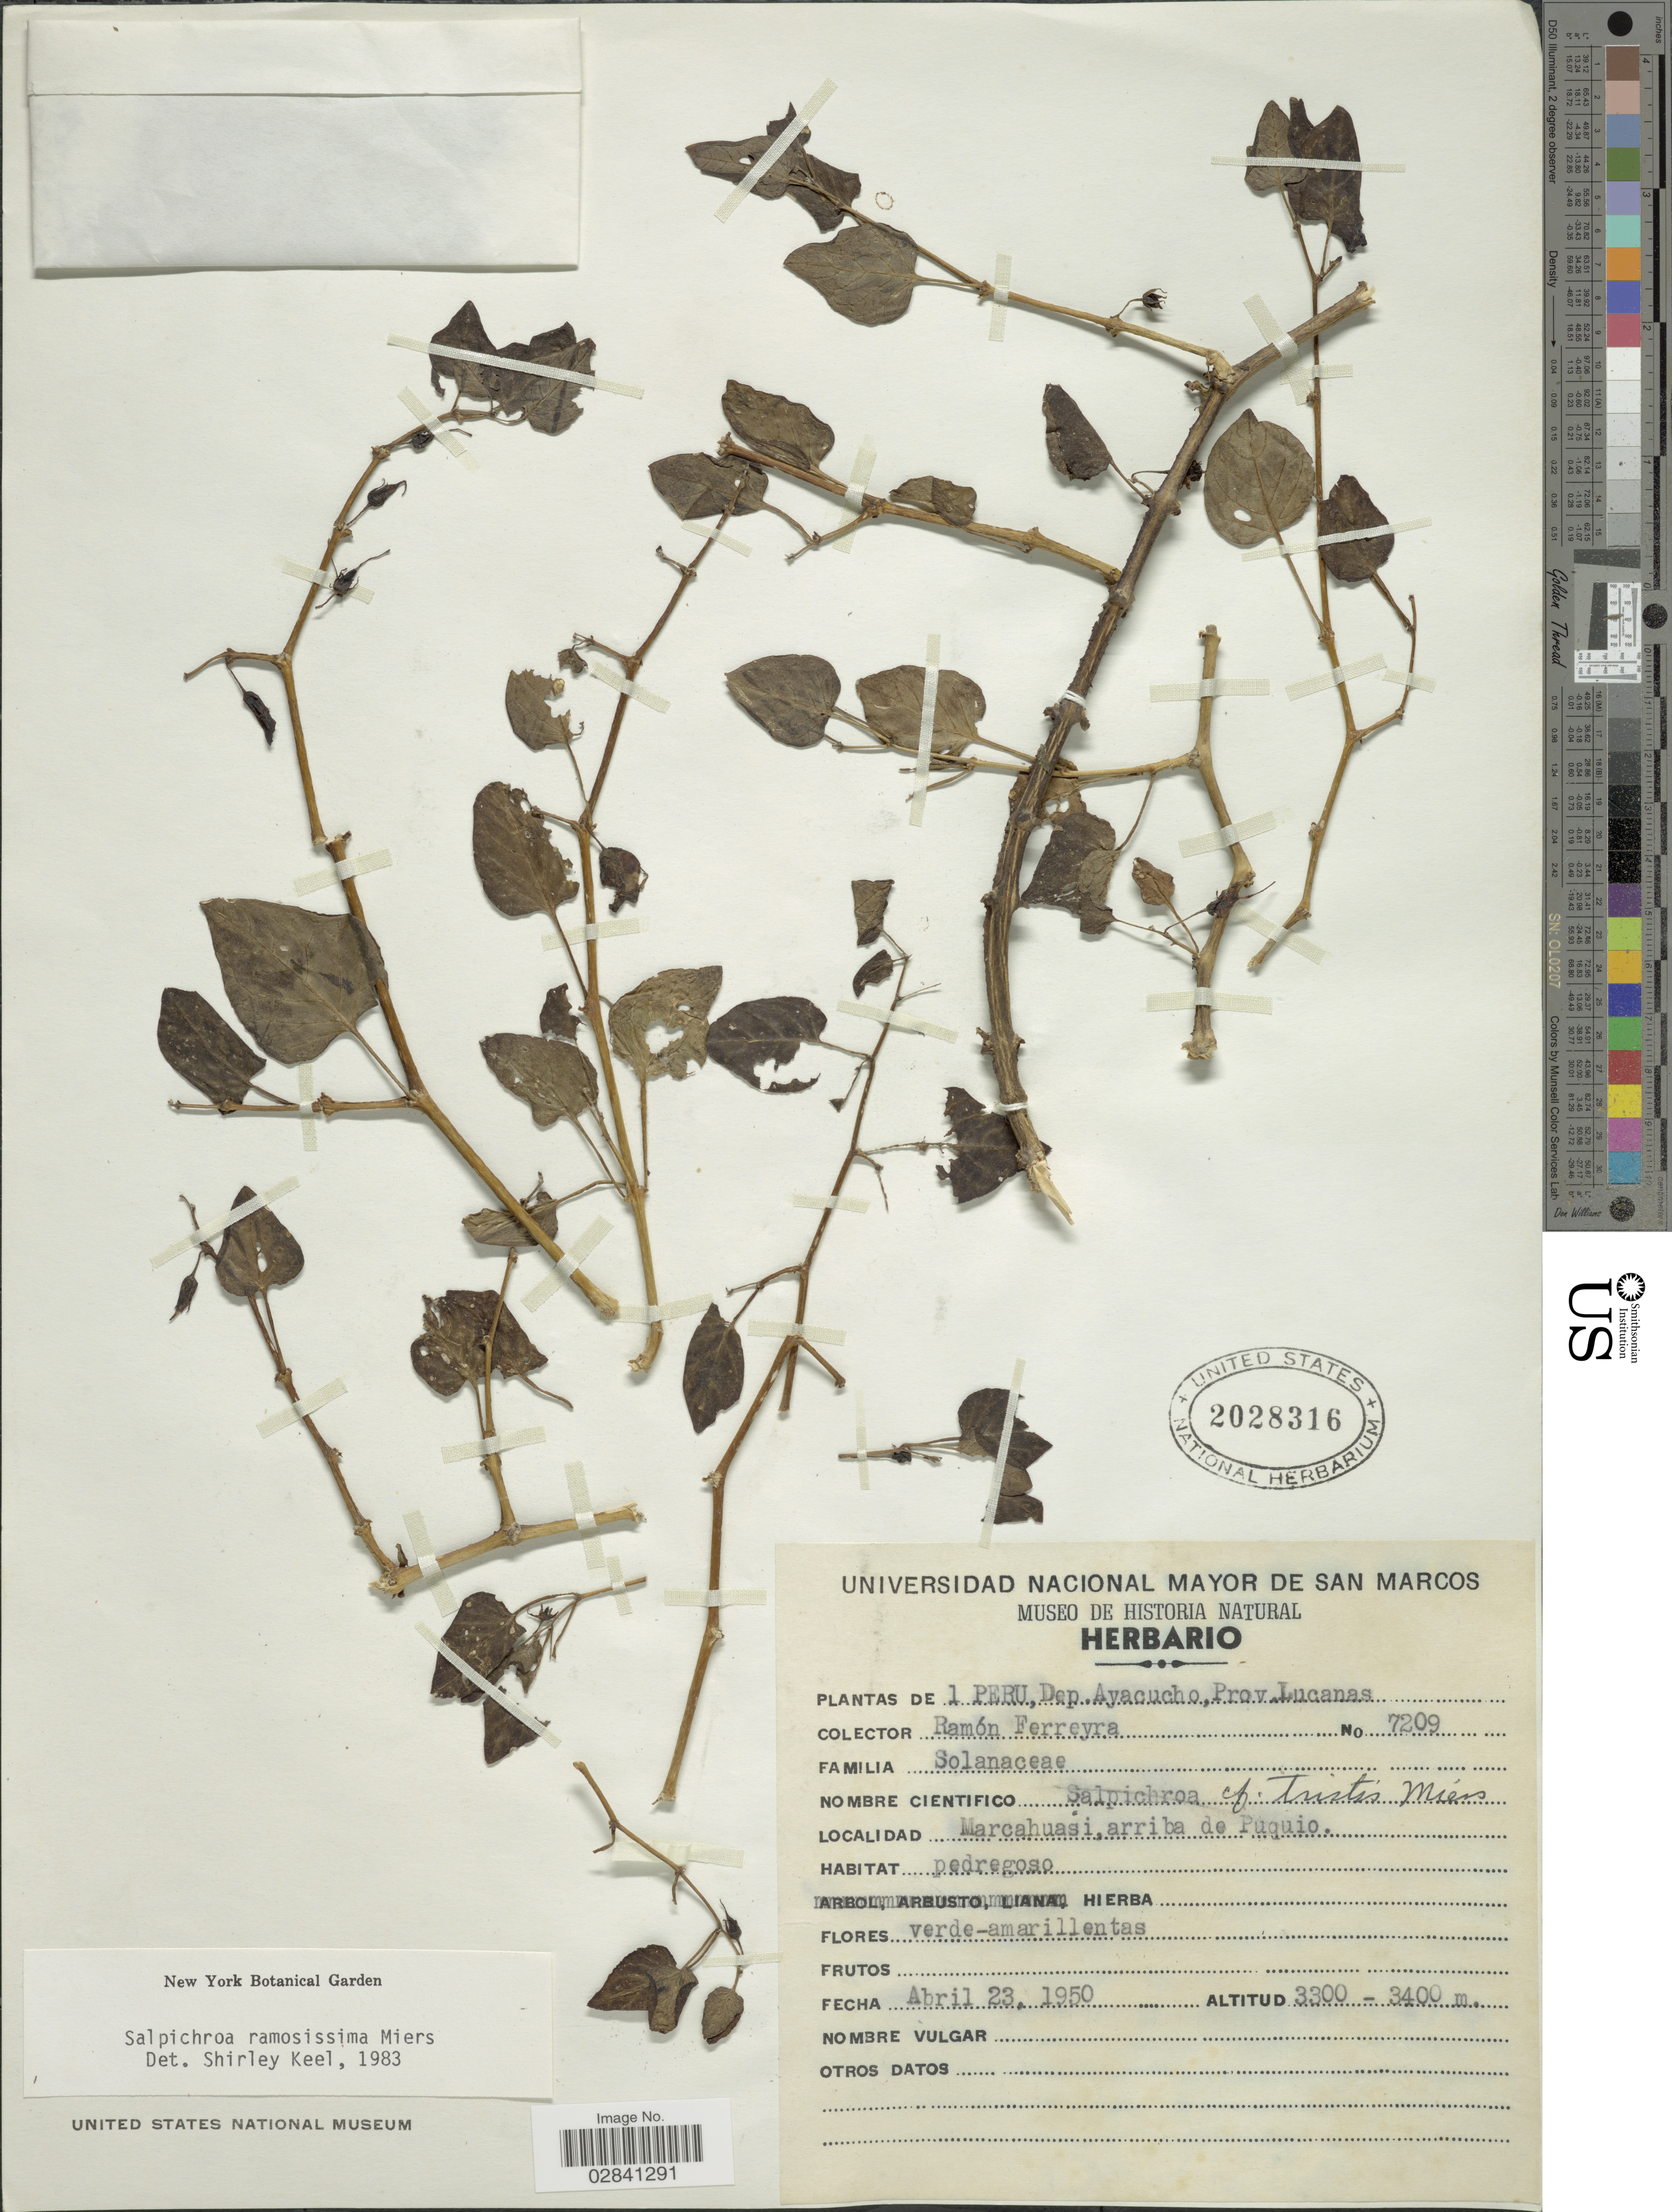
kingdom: Plantae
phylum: Tracheophyta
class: Magnoliopsida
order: Solanales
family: Solanaceae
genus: Salpichroa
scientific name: Salpichroa ramosissima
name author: Miers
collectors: R. A. Ferreyra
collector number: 7209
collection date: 1950-04-23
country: Peru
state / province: Ayacucho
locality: Dep. Ayacucho. Prov. Lucanas. Marcahuasi, arriba de Puquio.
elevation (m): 3300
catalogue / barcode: US 2028316